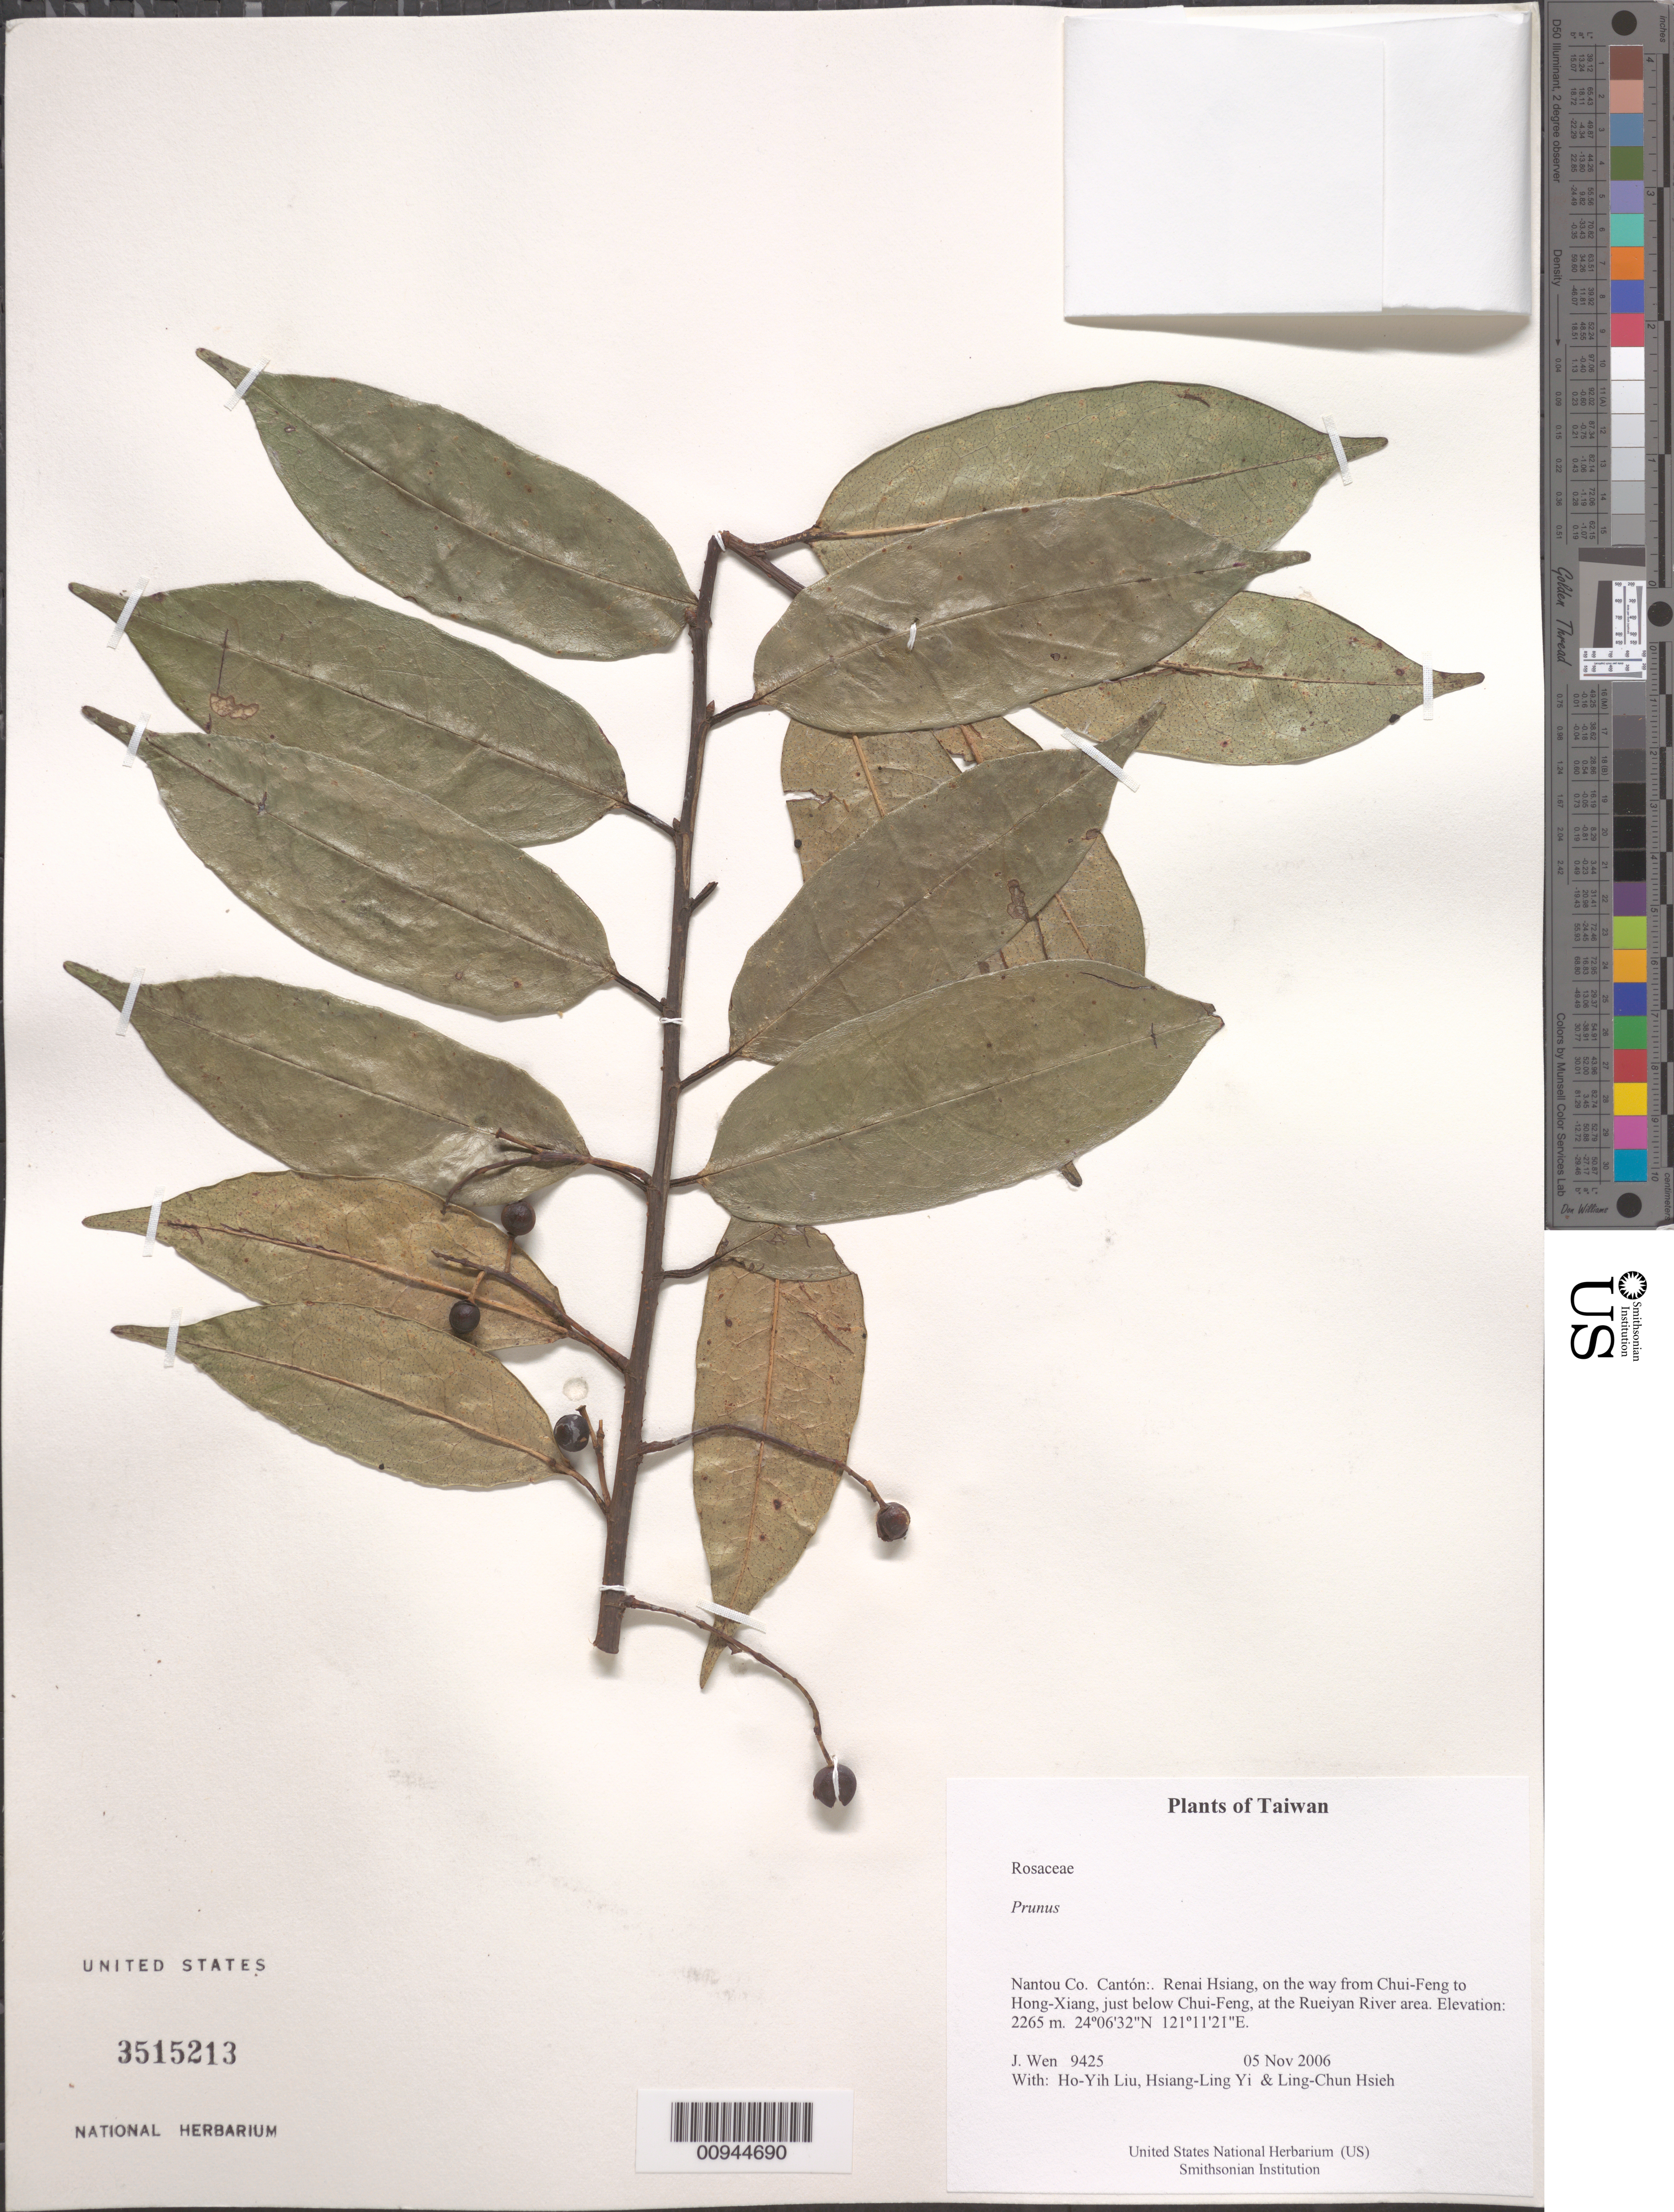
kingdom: Plantae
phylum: Tracheophyta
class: Magnoliopsida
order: Rosales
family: Rosaceae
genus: Prunus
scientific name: Prunus sp.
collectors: J. Wen, H. Liu, H. l. Yi & L. Hsieh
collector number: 9425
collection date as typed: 05 Nov 2006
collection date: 2006-11-05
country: Taiwan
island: Taiwan [Formosa]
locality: Renai Hsiang, on the way from Chui-Feng to Hong-Xiang, just below Chui-Feng, at the Rueiyan River area.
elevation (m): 2265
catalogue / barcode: US 3515213